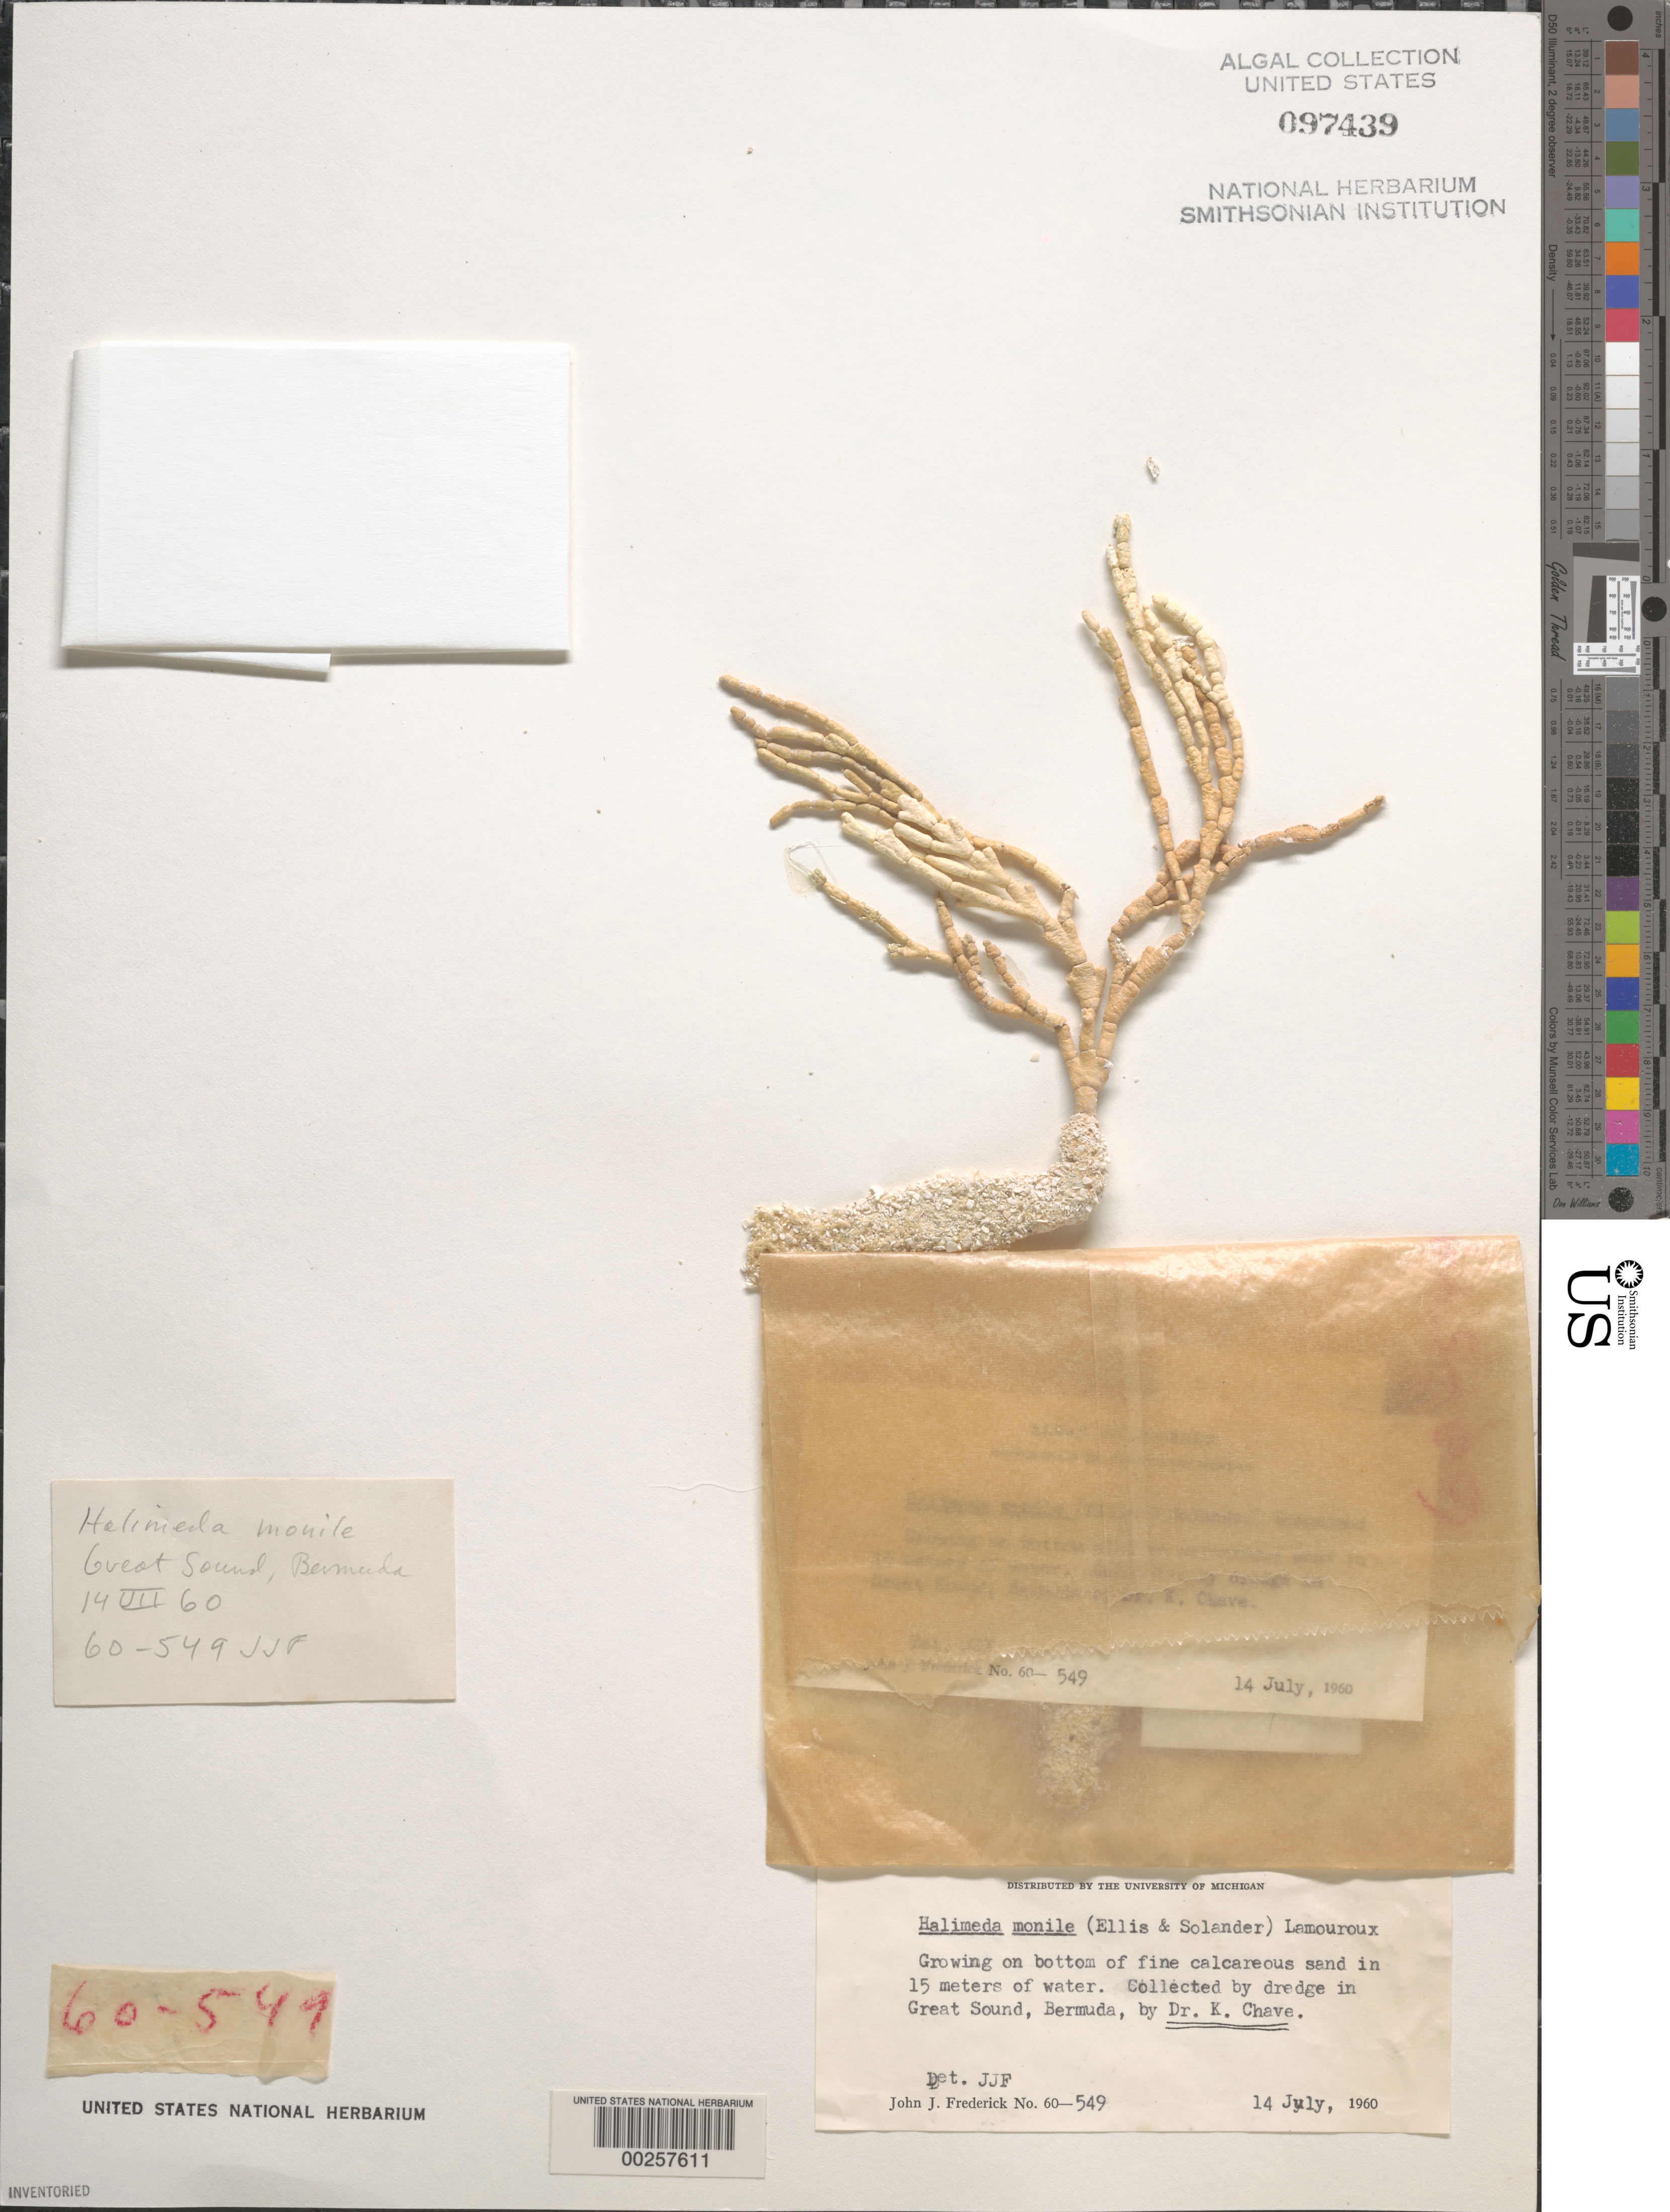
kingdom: Plantae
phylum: Chlorophyta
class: Ulvophyceae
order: Bryopsidales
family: Halimedaceae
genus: Halimeda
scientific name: Halimeda monile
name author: (J. Ellis & Sol.) J.V.Lamouroux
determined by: Frederick, J. J.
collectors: K. Chave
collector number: JJF 60-549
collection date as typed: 14 Jul 1960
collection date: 1960-07-14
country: Bermuda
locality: Great Sound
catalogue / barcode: US 97439